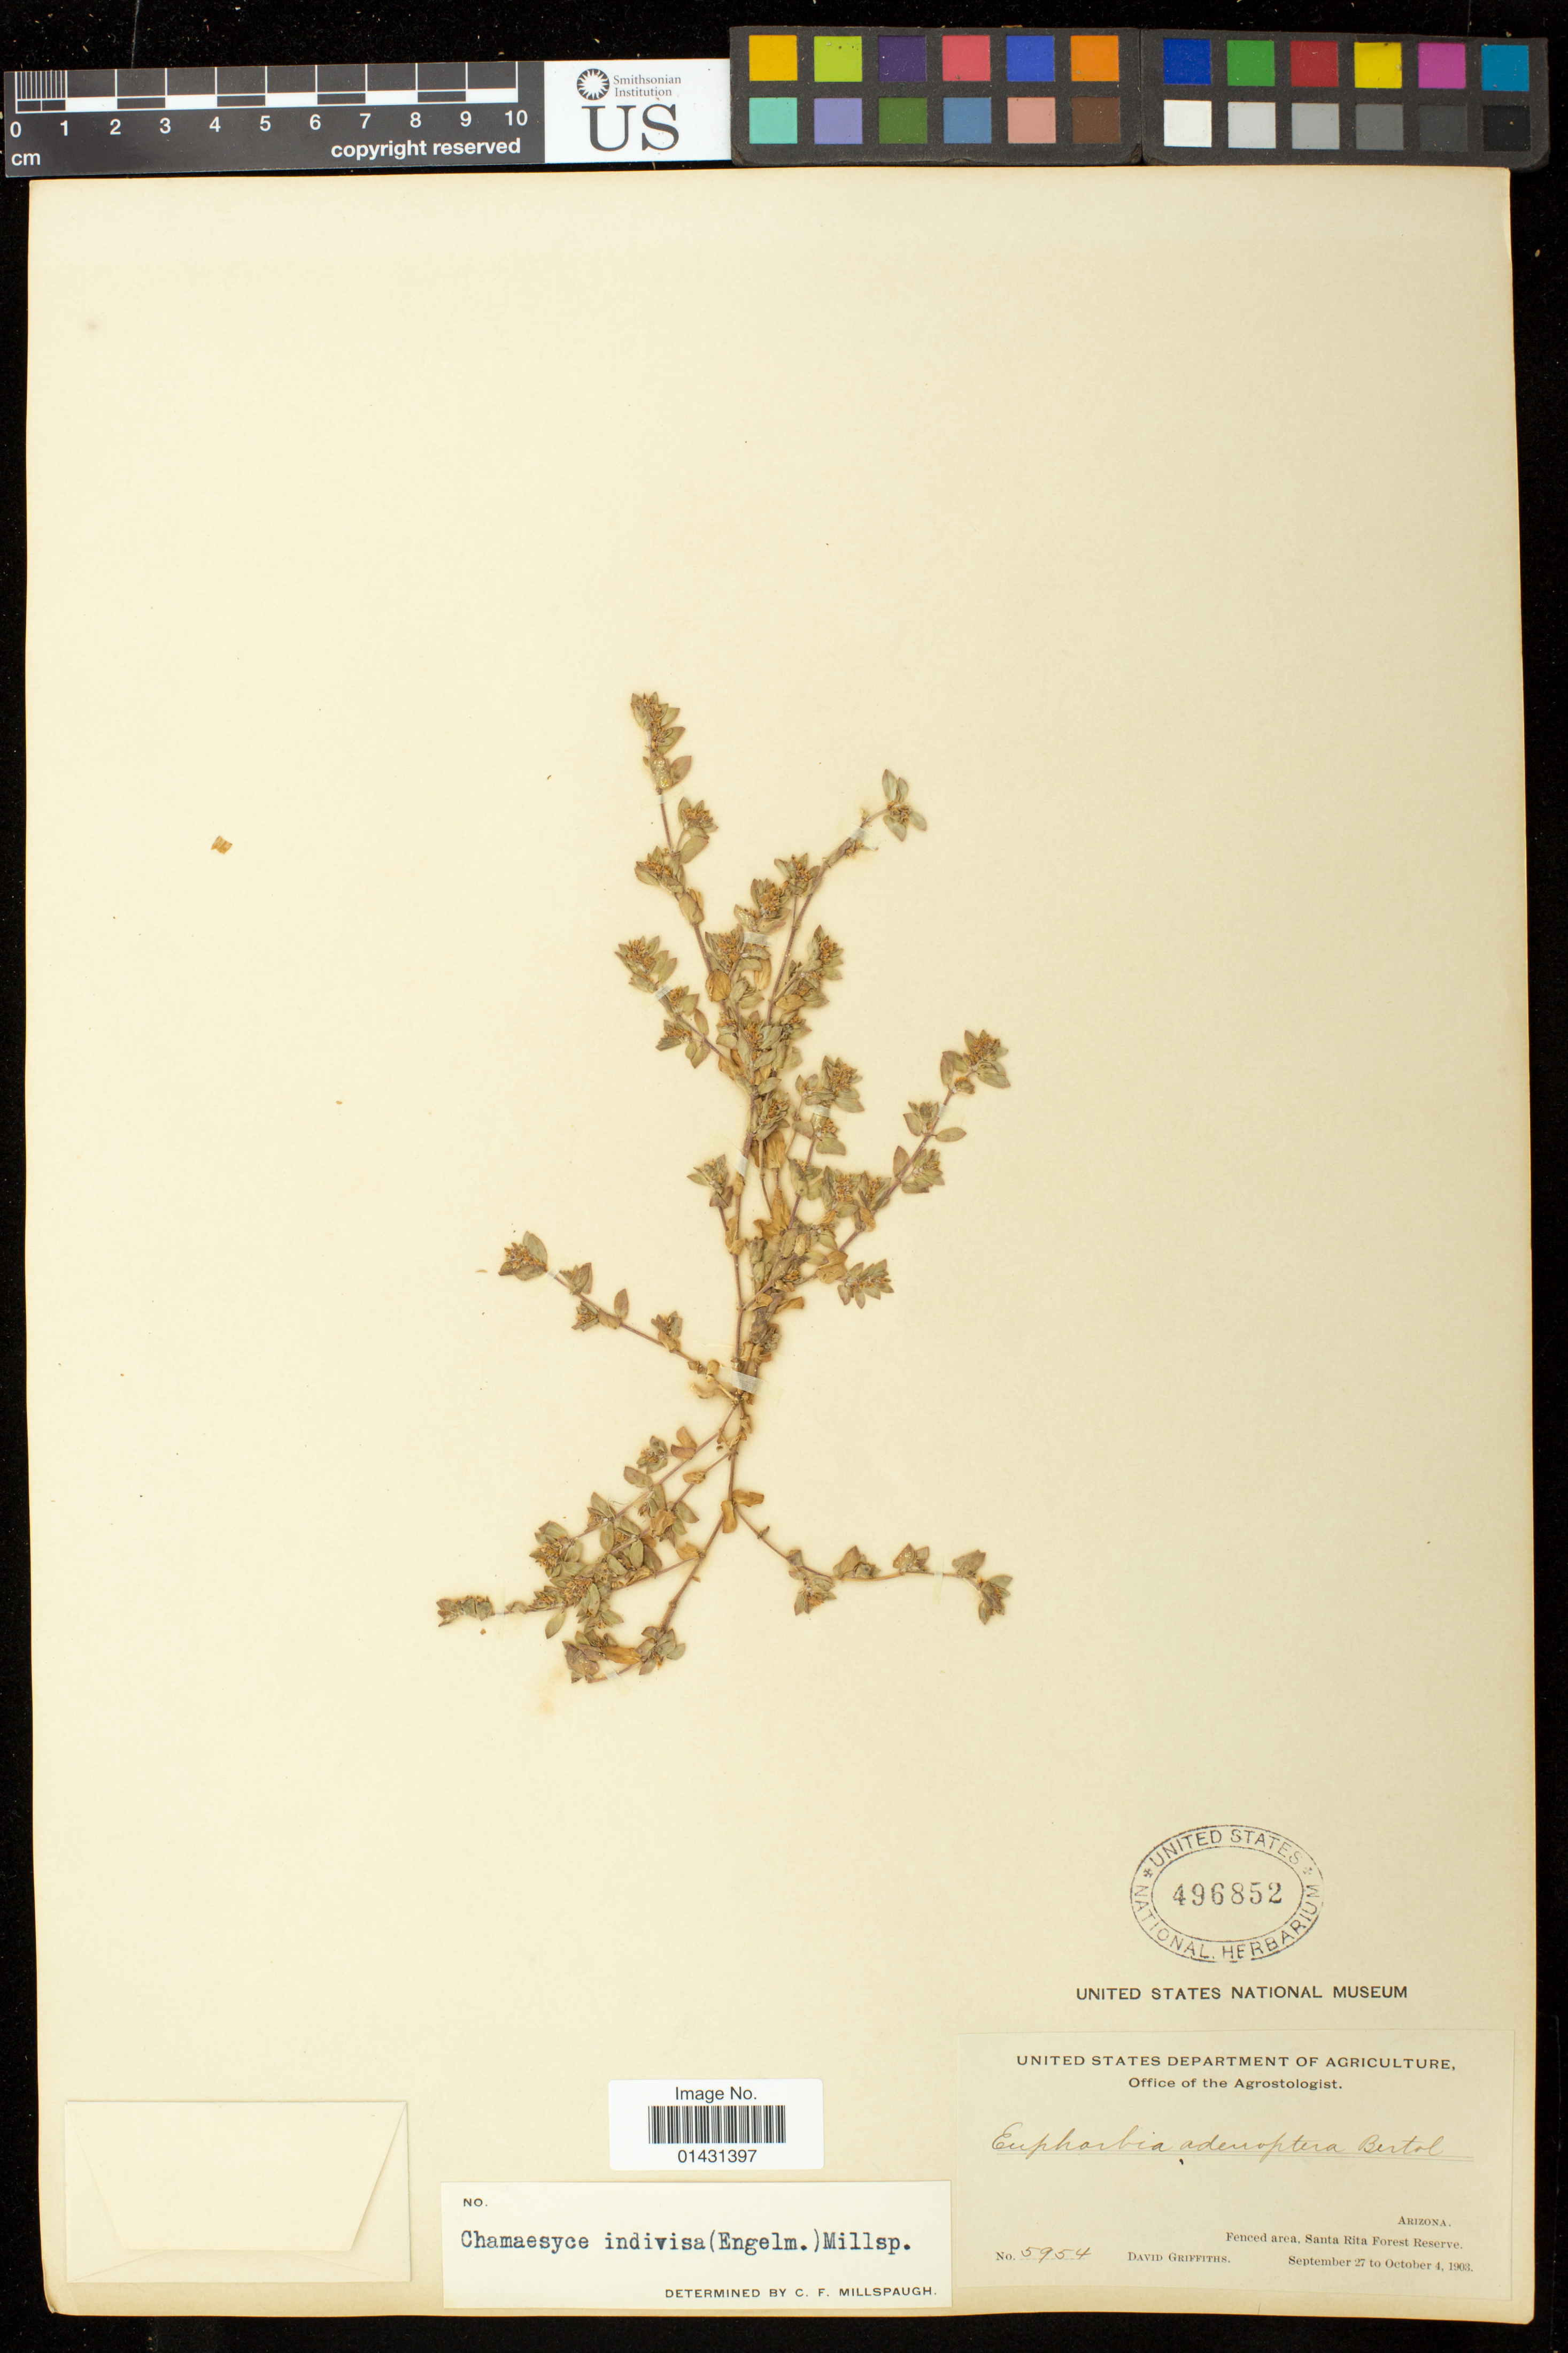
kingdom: Plantae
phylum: Tracheophyta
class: Magnoliopsida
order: Malpighiales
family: Euphorbiaceae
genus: Euphorbia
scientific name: Euphorbia indivisa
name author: (Engelm.) Tidestr.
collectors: D. Griffiths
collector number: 5954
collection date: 1903-09-27/1903-10-04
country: United States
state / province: Arizona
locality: Fenced area, Santa Rita Forest Reserve.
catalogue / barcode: US 496852